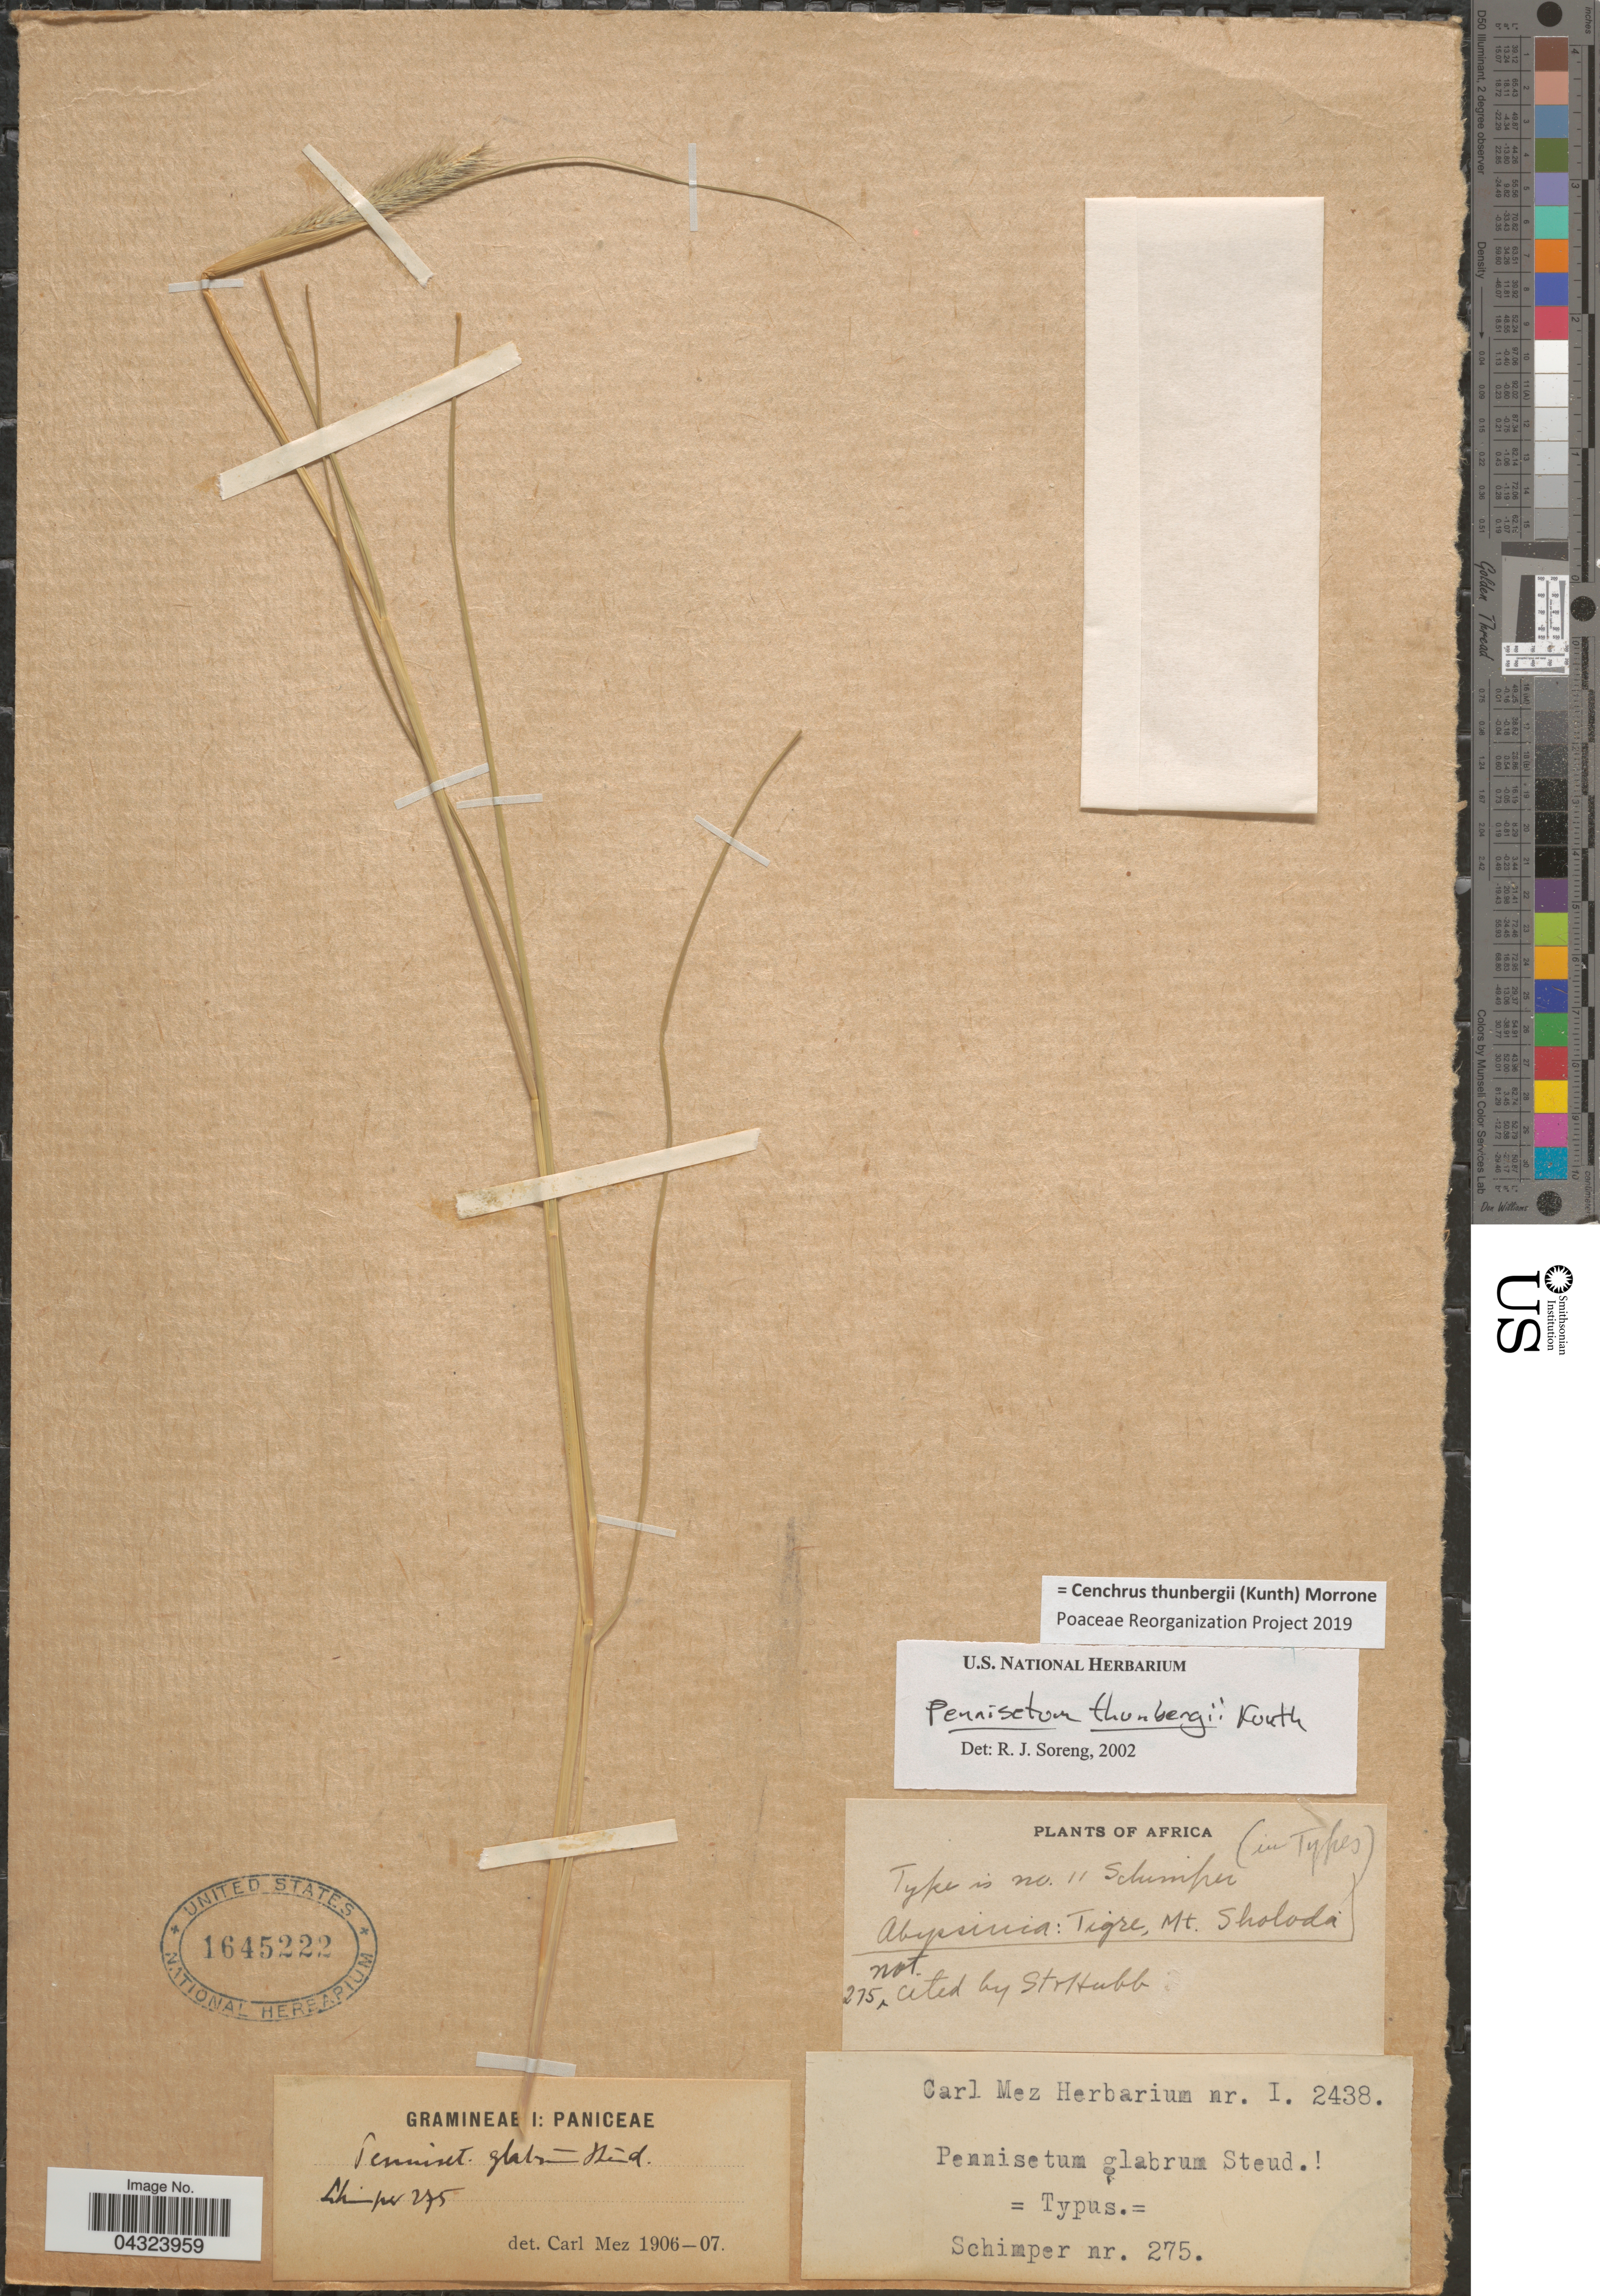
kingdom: Plantae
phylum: Tracheophyta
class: Liliopsida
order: Poales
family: Poaceae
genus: Cenchrus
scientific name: Cenchrus thunbergii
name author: (Kunth) Morrone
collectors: -. Schimper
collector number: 275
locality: Africa.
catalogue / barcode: US 1645222